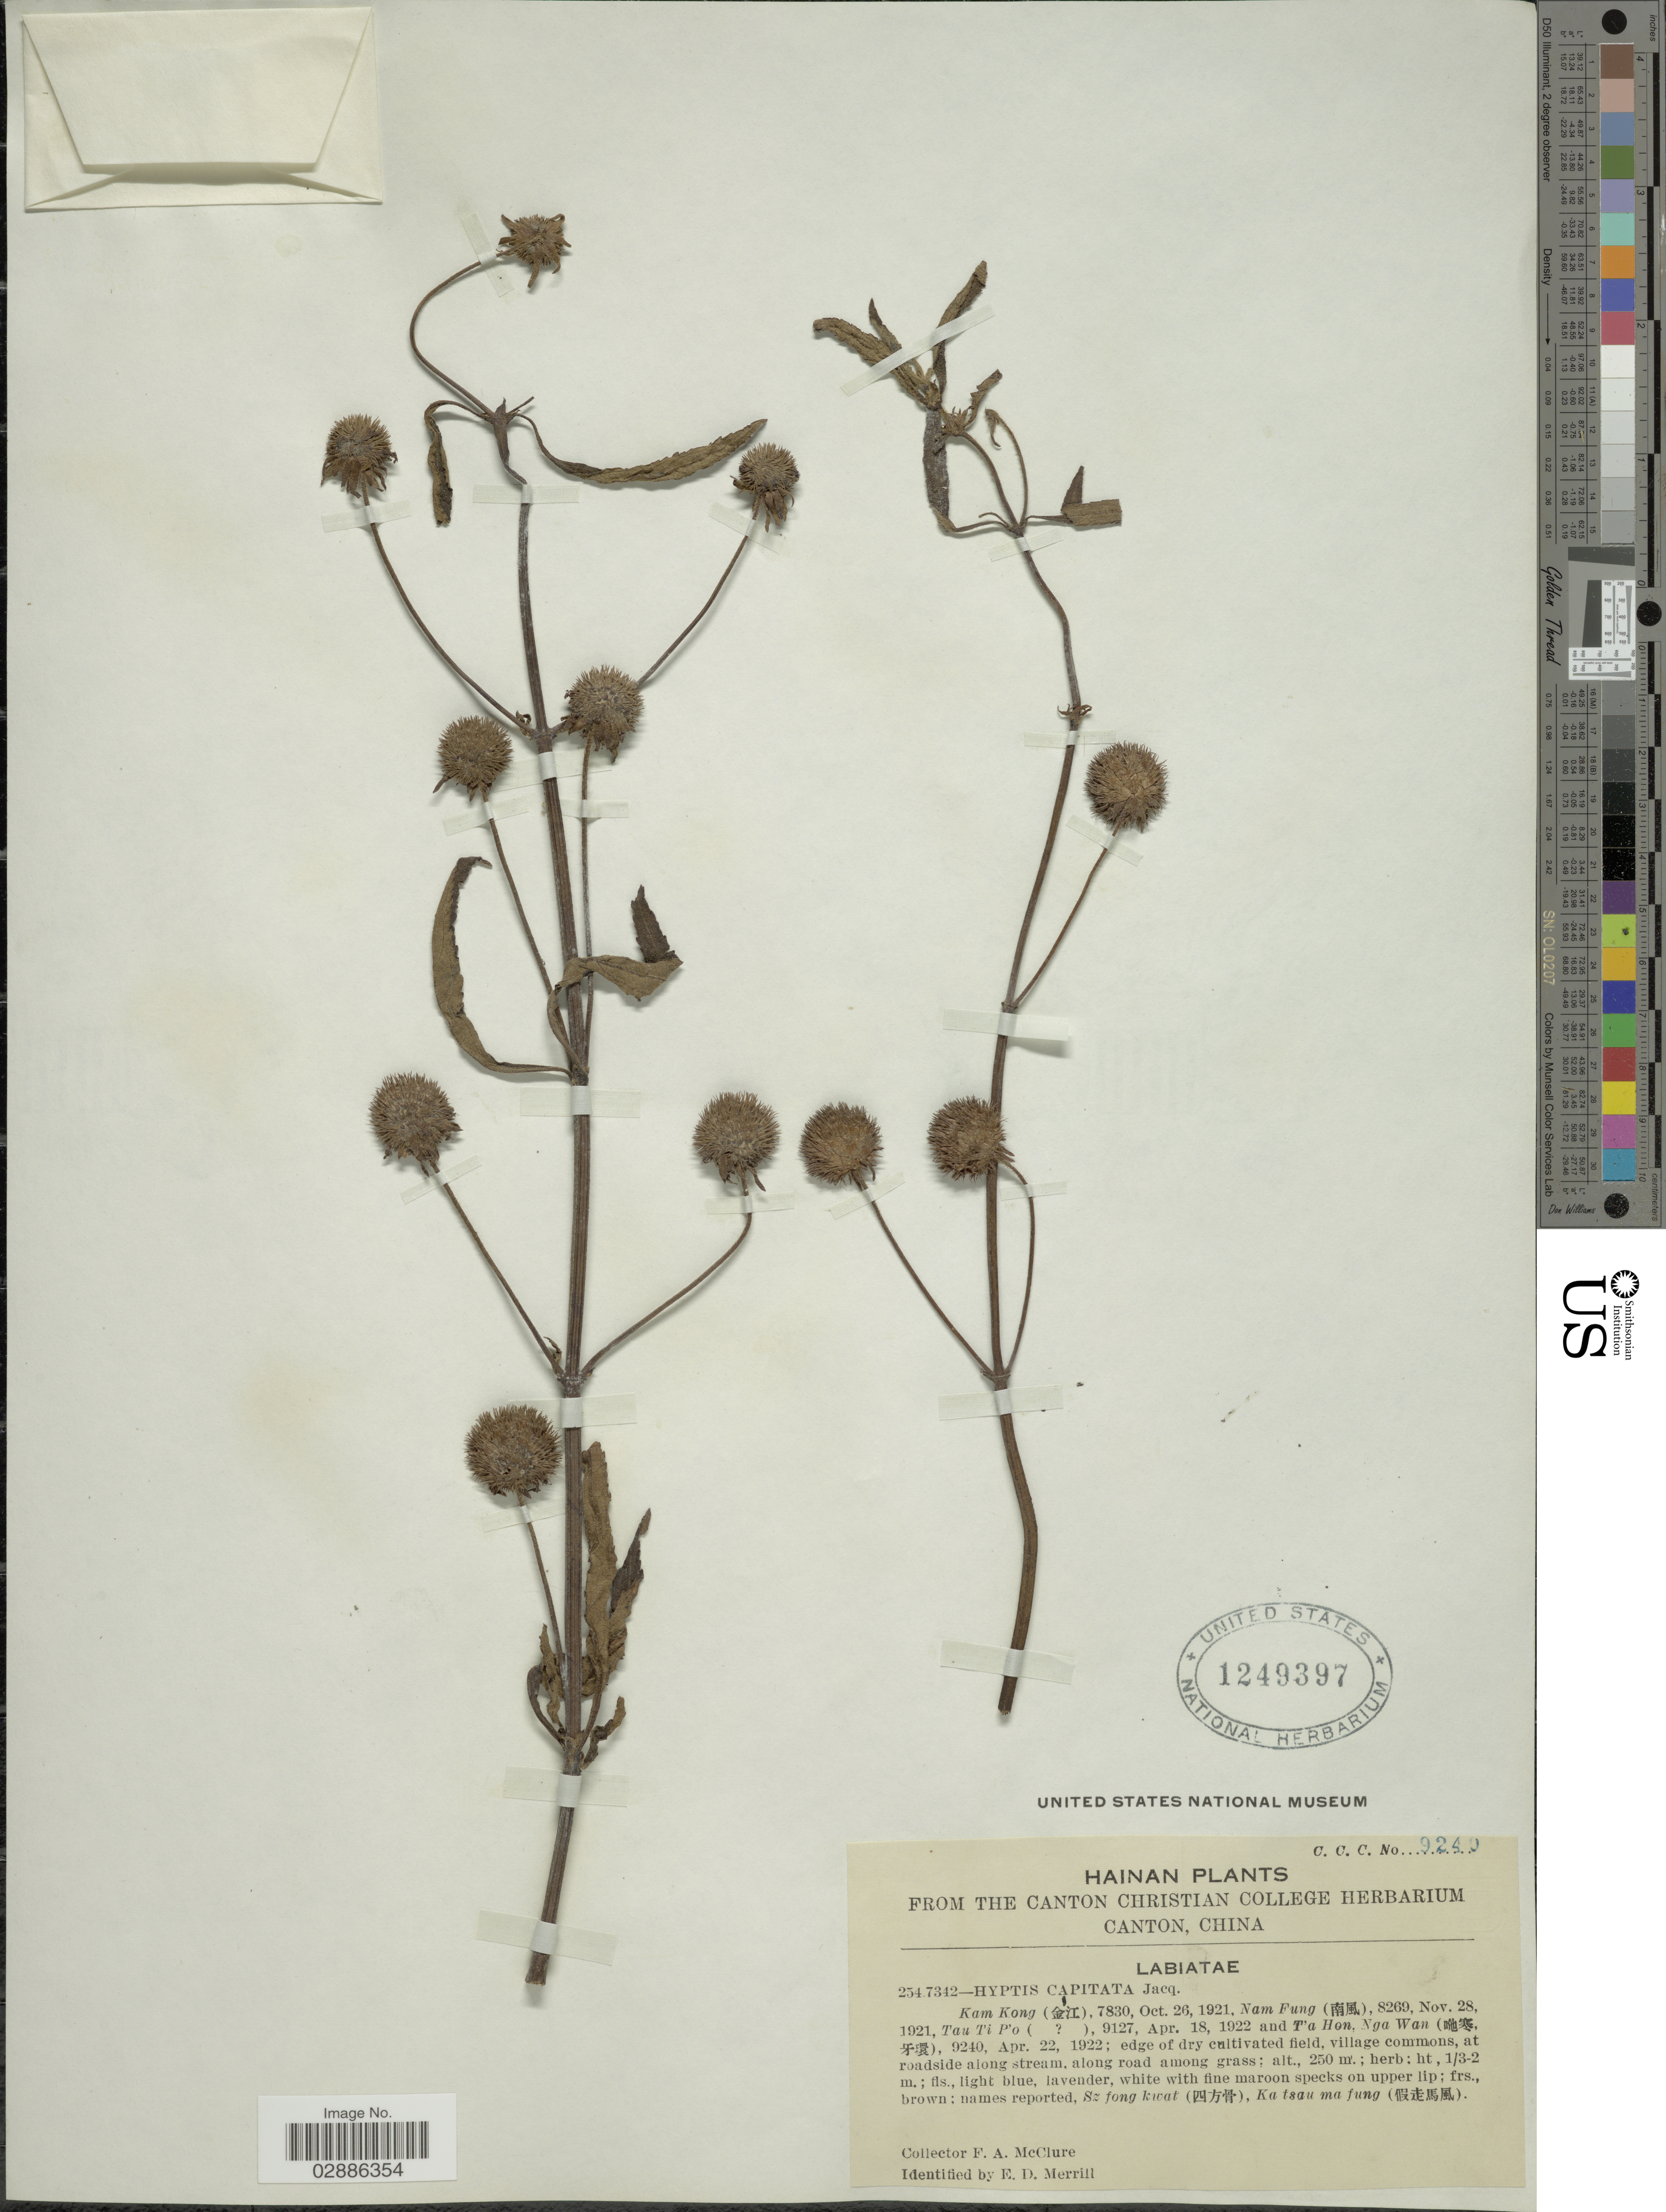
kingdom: Plantae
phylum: Tracheophyta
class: Magnoliopsida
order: Lamiales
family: Lamiaceae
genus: Hyptis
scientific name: Hyptis rhomboidea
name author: M. Martens & Galeotti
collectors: F. A. McClure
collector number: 9240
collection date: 1922-04-22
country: China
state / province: Hainan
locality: T'a Hon, Nga Wan.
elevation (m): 250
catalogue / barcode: US 1249397